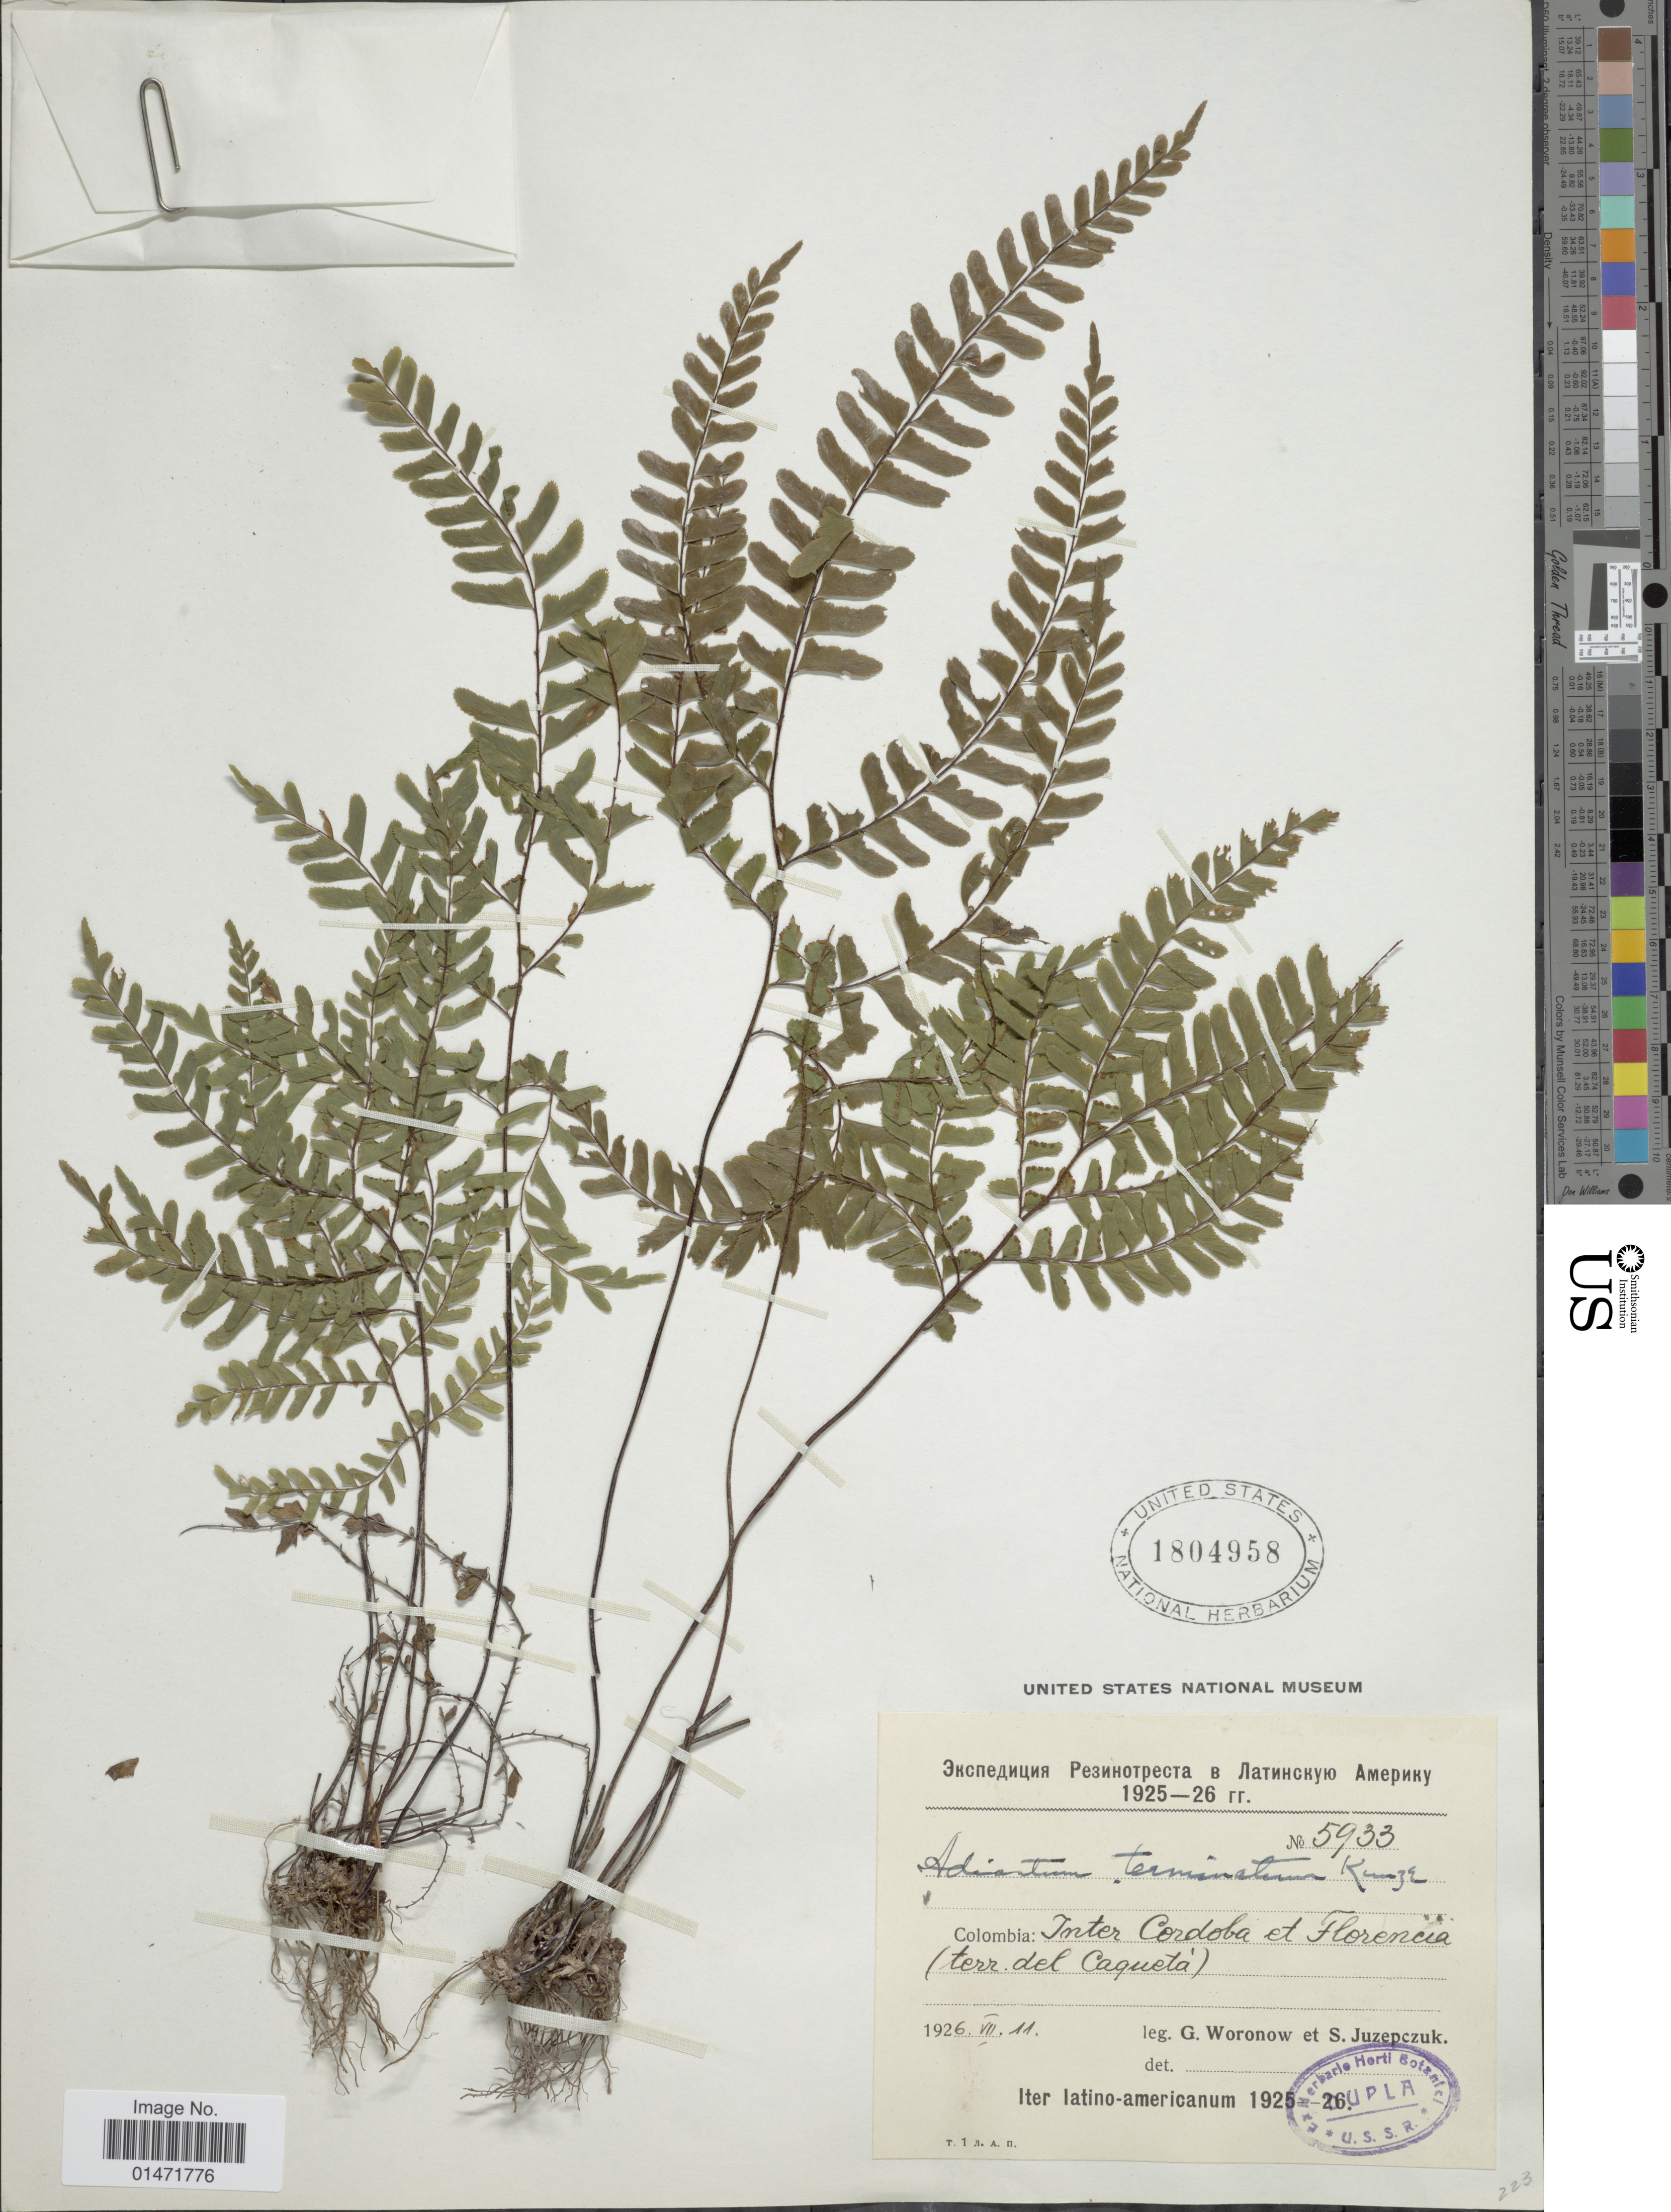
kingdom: Plantae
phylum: Tracheophyta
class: Polypodiopsida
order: Polypodiales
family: Pteridaceae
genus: Adiantum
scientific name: Adiantum terminatum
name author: Kunze ex Miq.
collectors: G. Woronow & S. V. Juzepczuk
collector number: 5933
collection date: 1926-07-11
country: Colombia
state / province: Caquetá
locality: Inter Cordoba et Florencia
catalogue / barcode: US 1804958